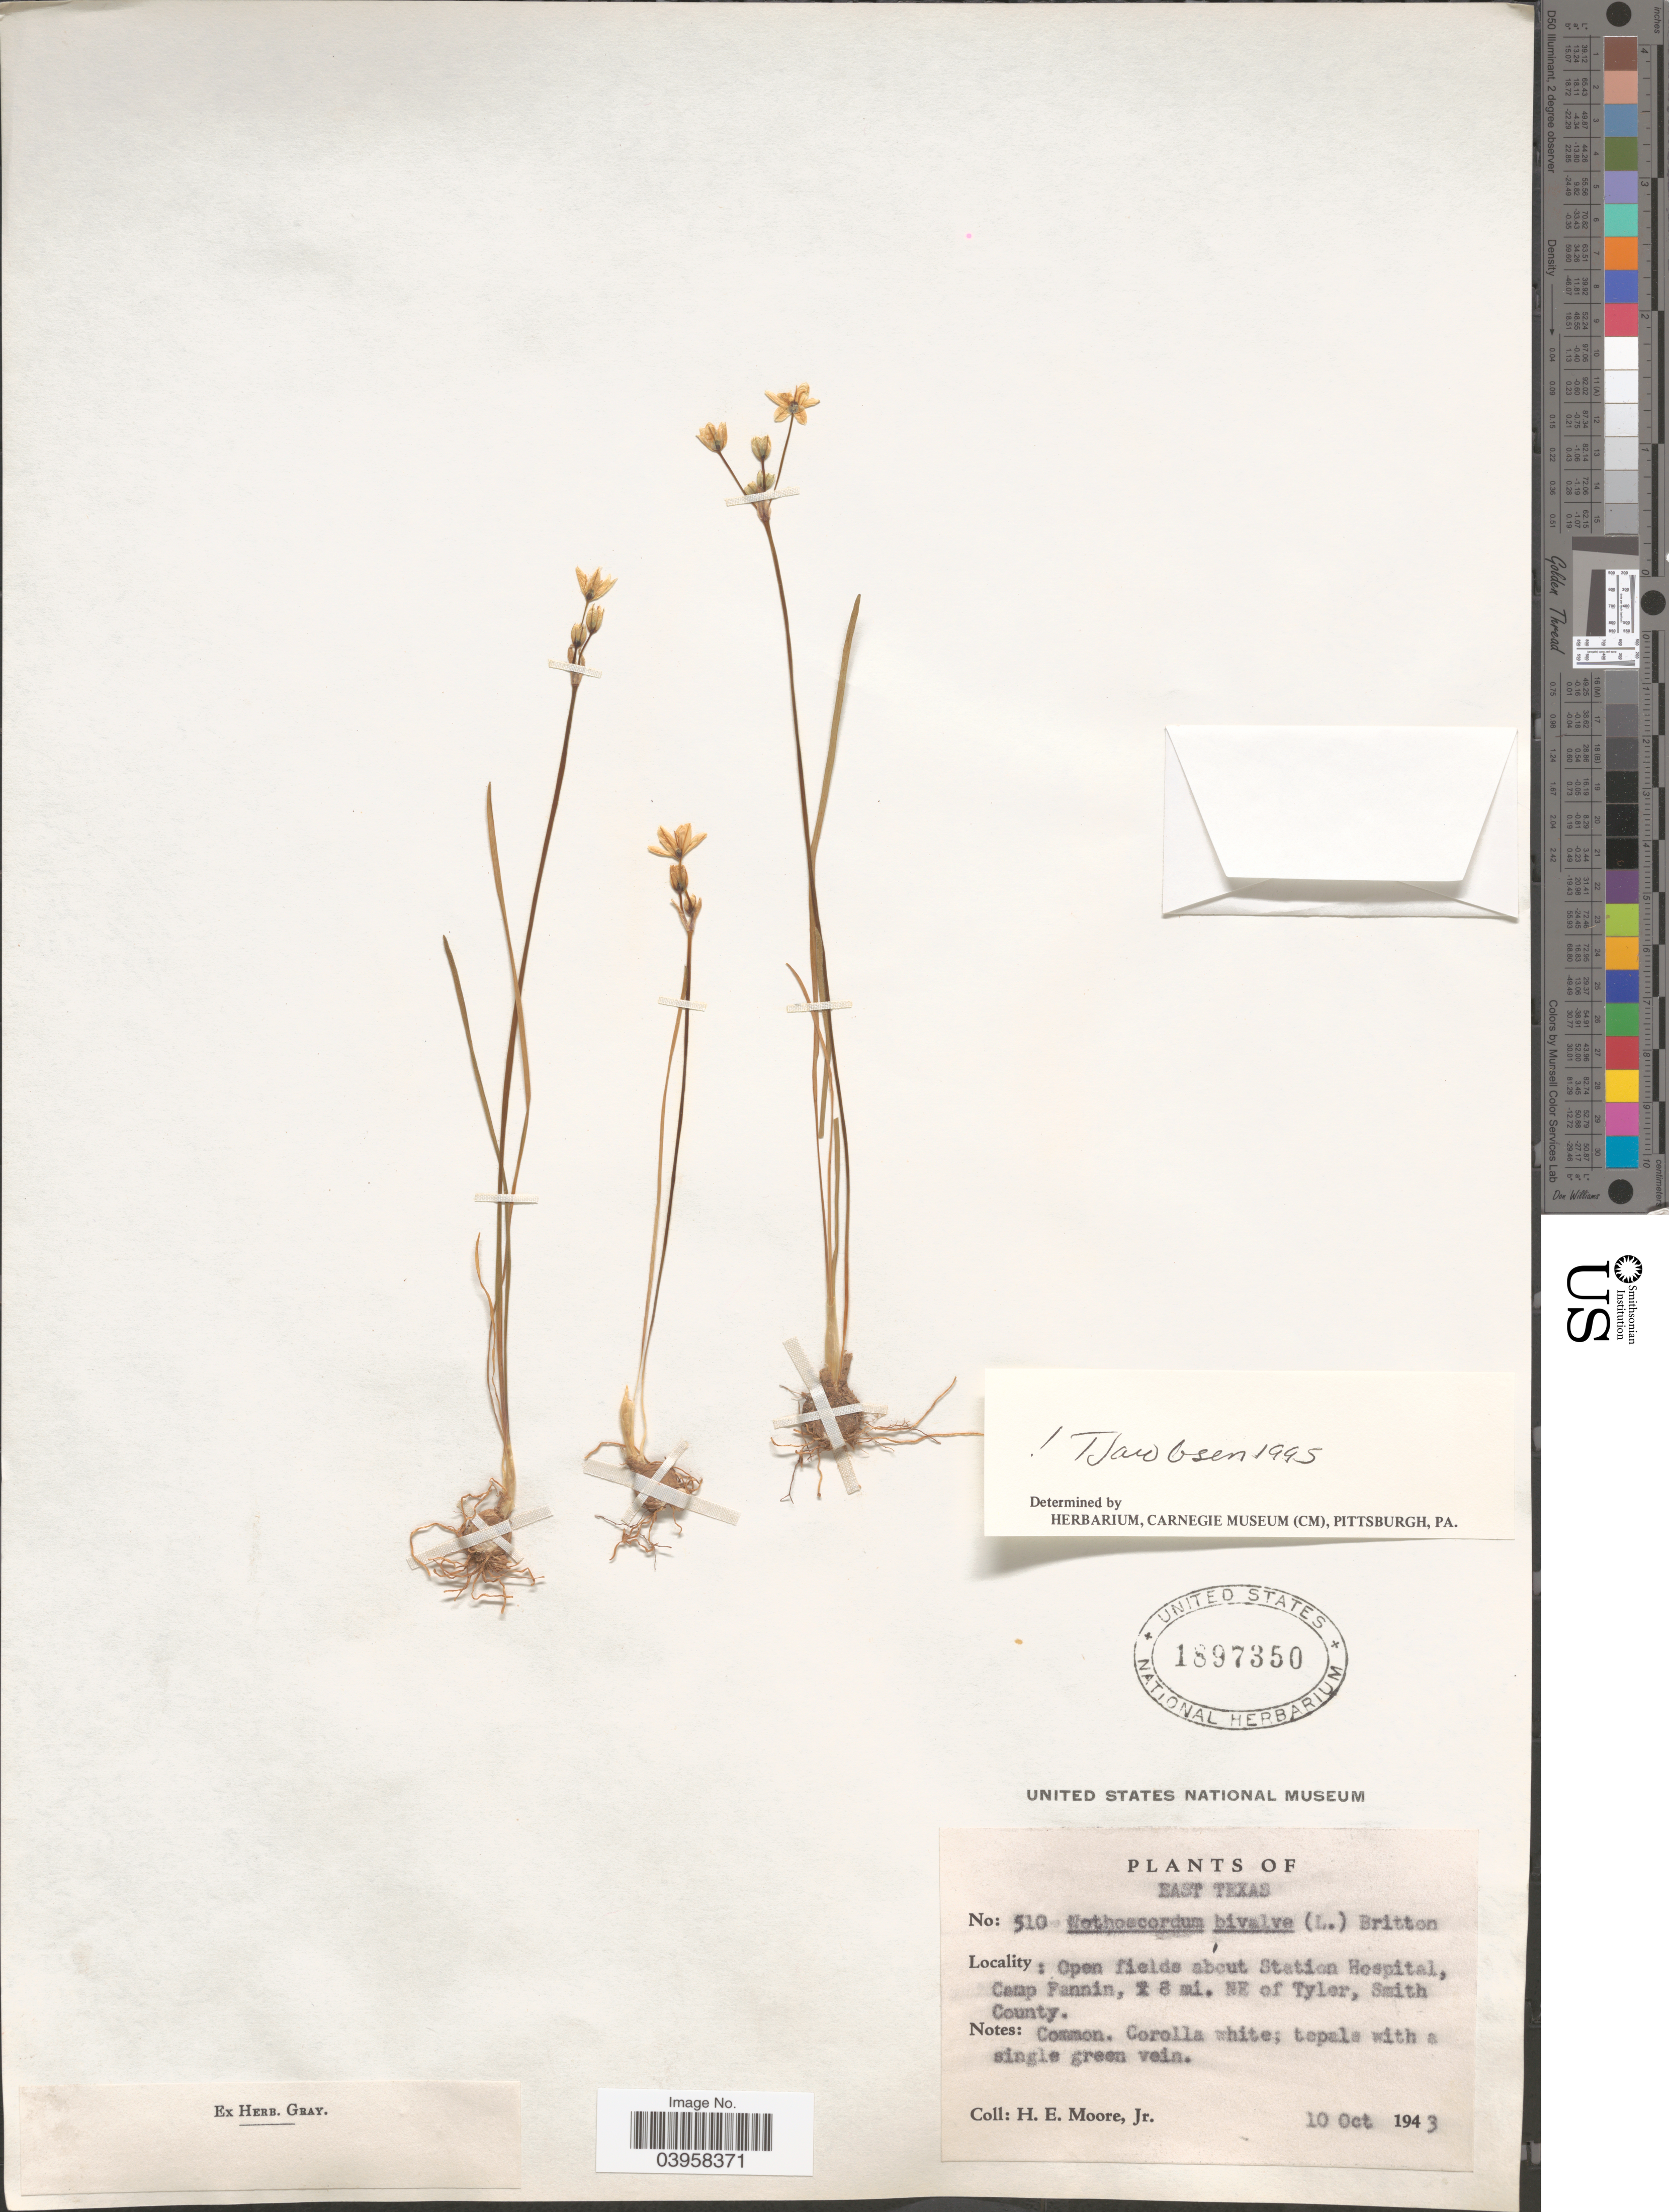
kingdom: Plantae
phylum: Tracheophyta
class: Liliopsida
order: Asparagales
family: Amaryllidaceae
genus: Nothoscordum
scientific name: Nothoscordum bivalve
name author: (L.) Britton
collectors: H. Moore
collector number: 510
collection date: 1943-10-10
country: United States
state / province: Texas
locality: East Texas. Open fields about Station Hospital Camp Fannin, 8 mi. NE of Tyler, Smith County.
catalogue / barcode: US 1897350